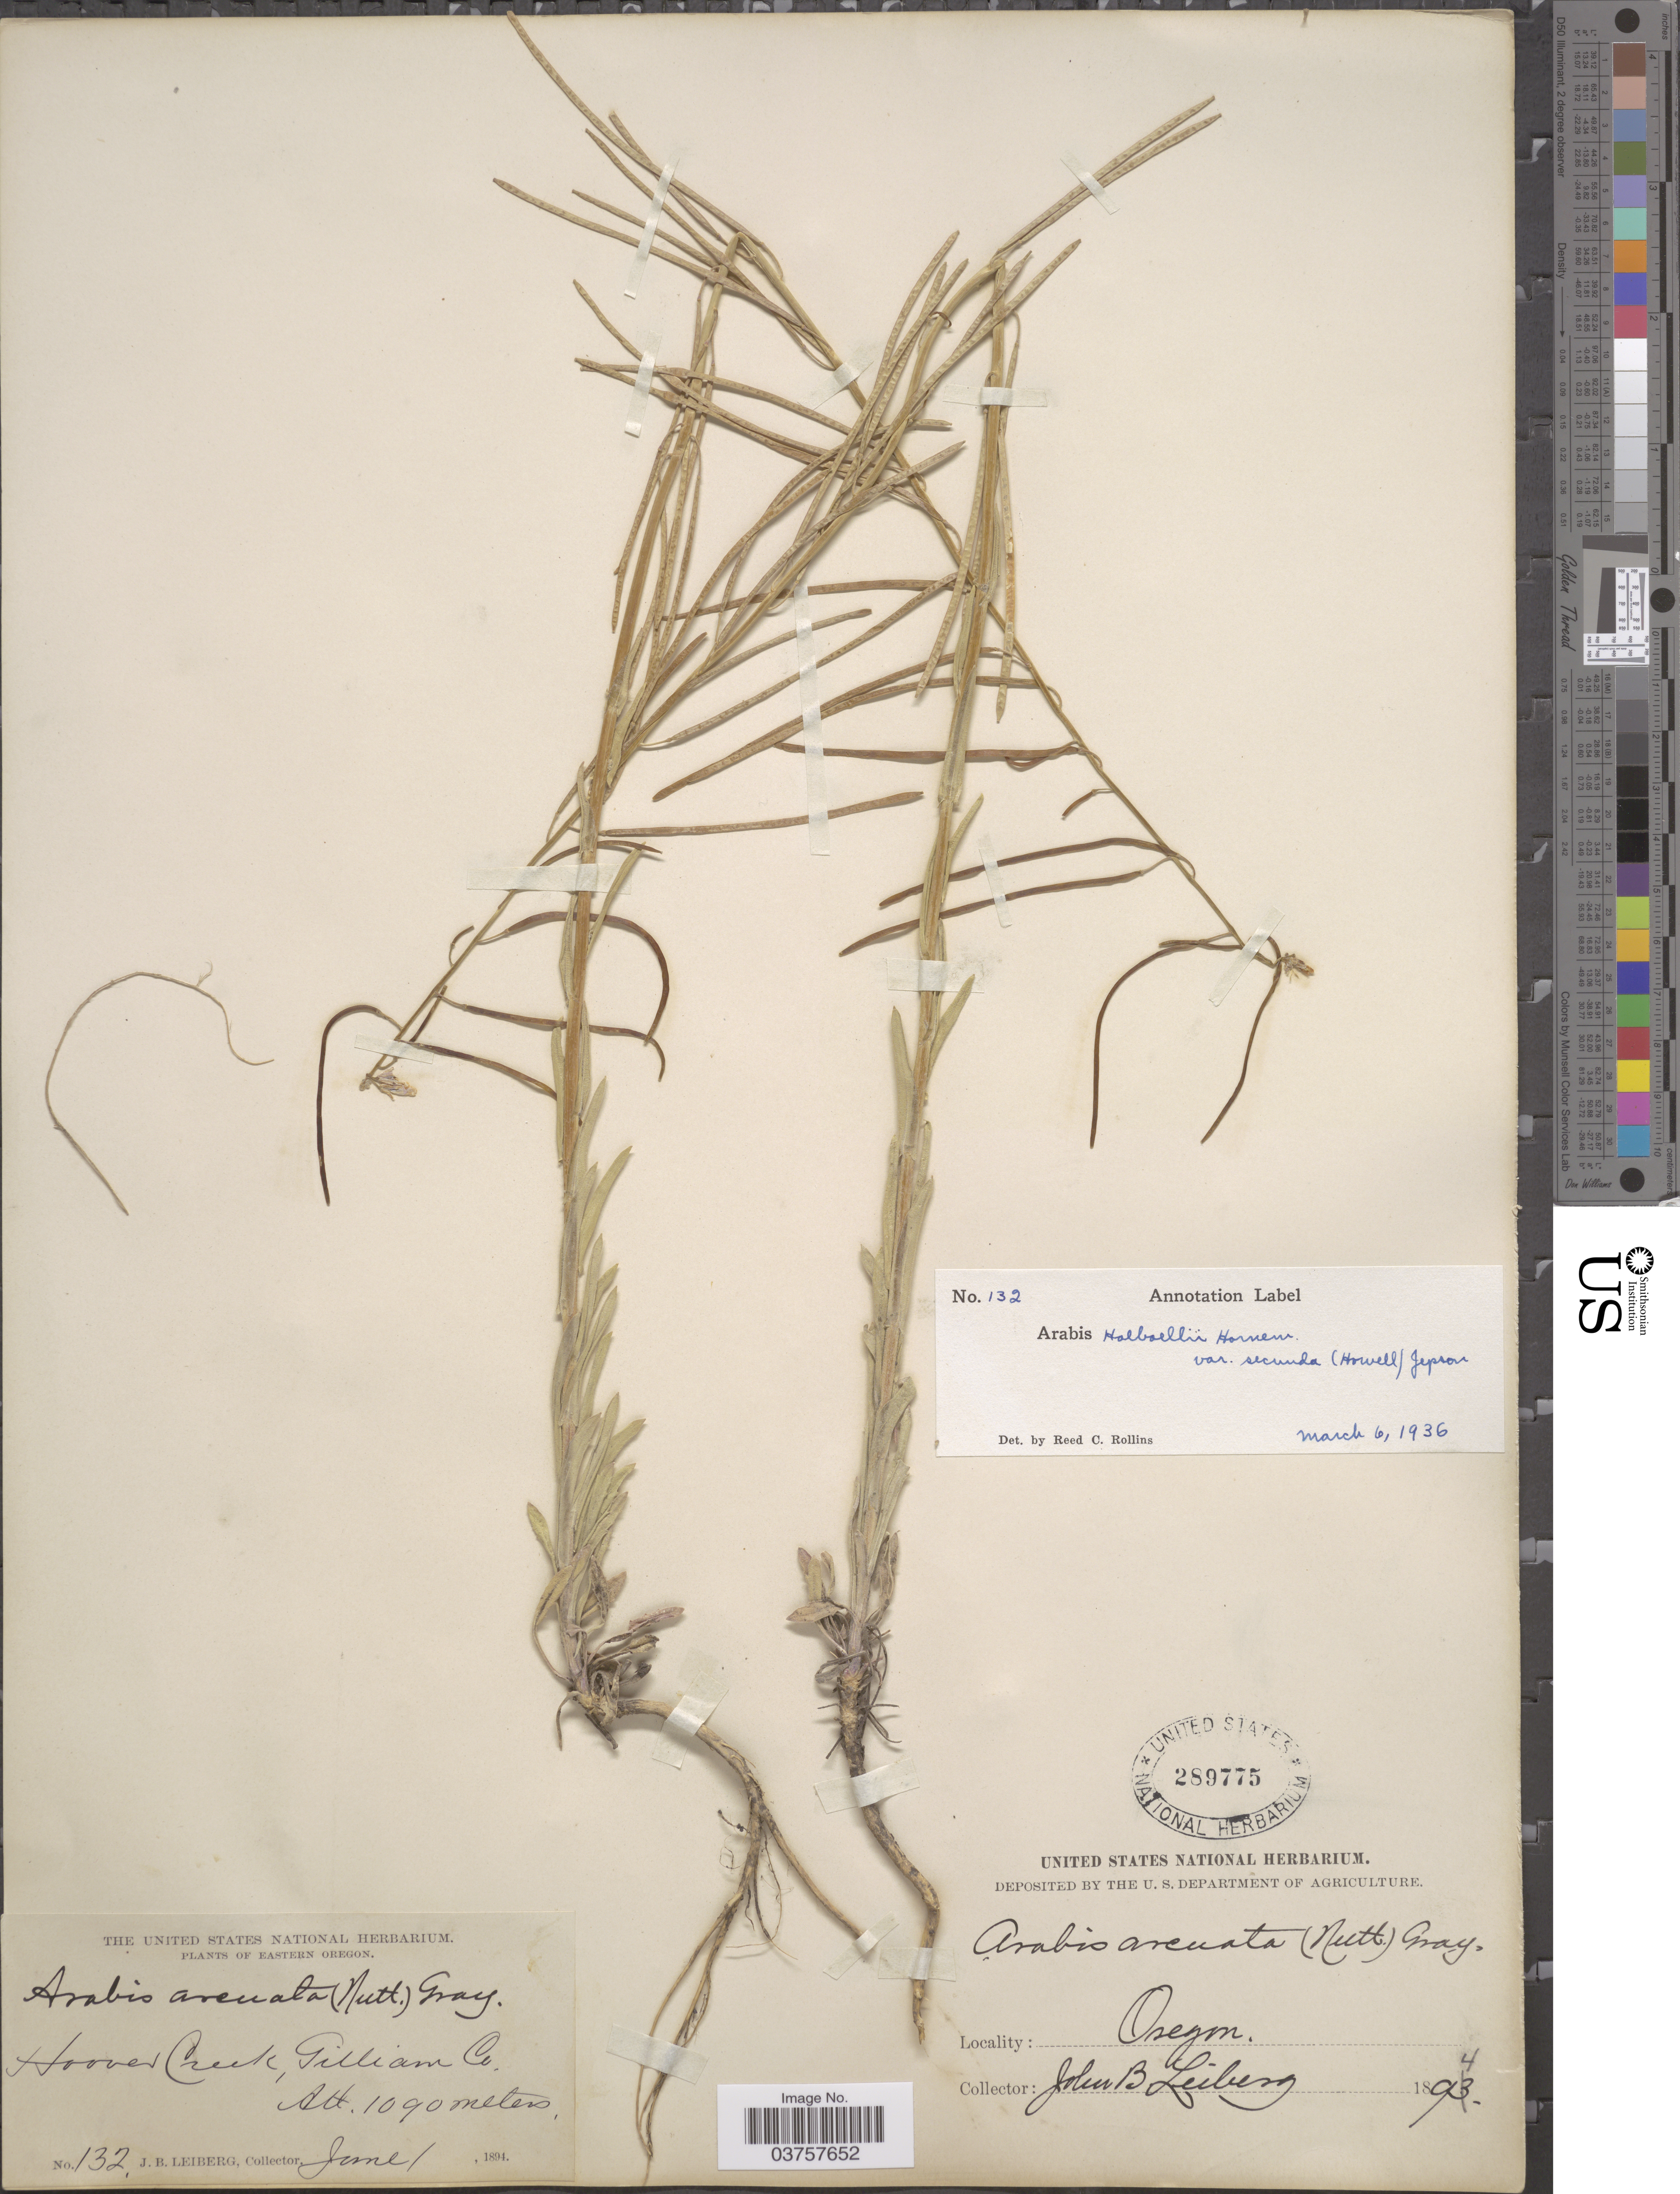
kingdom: Plantae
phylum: Tracheophyta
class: Magnoliopsida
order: Brassicales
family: Brassicaceae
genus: Arabis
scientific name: Arabis holboellii var. retrofracta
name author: Rydb.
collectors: J. B. Leiberg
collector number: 132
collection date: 1894-06-01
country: United States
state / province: Oregon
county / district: Gilliam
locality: Eastern Oregon. Hoover Creek, Gilliam Co.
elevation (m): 1090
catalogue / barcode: US 289775